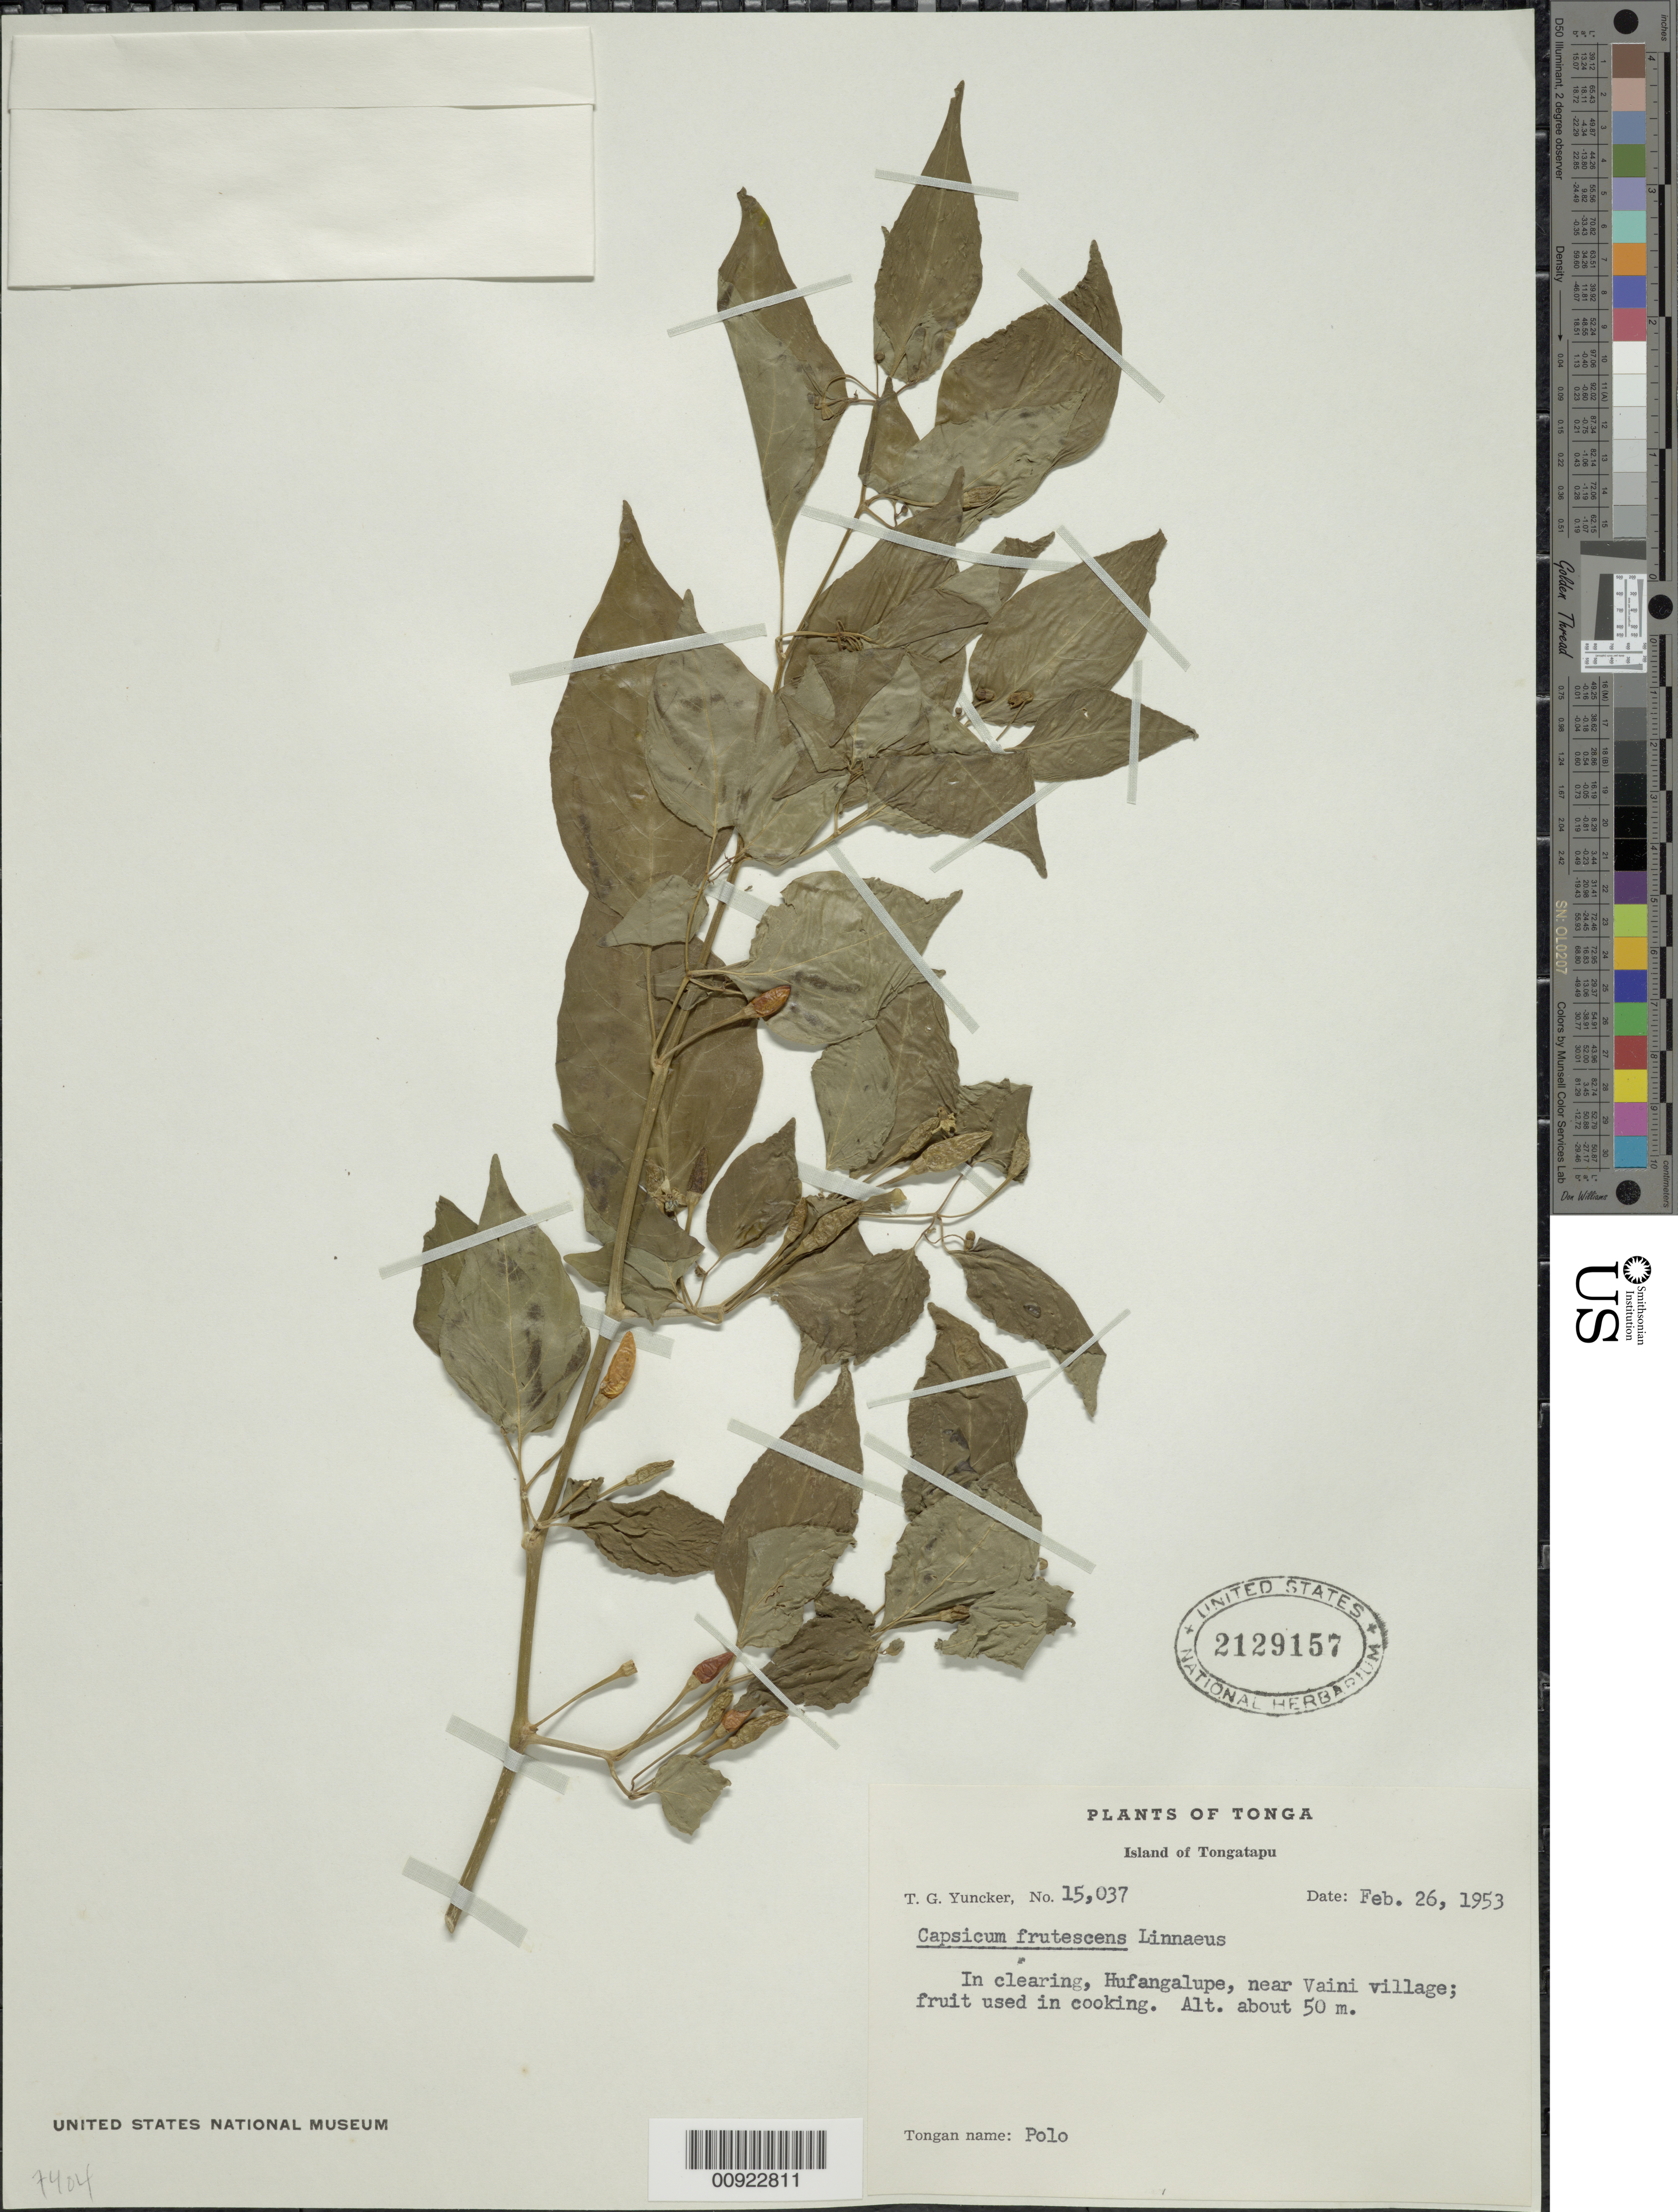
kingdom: Plantae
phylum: Tracheophyta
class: Magnoliopsida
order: Solanales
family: Solanaceae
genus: Capsicum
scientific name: Capsicum frutescens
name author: L.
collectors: T. G. Yuncker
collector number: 15037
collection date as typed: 26 Feb 1953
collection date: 1953-02-26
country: Tonga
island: Tongatapu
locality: In clearing, Hufangalupe, near Vaini village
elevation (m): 50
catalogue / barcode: US 2129157